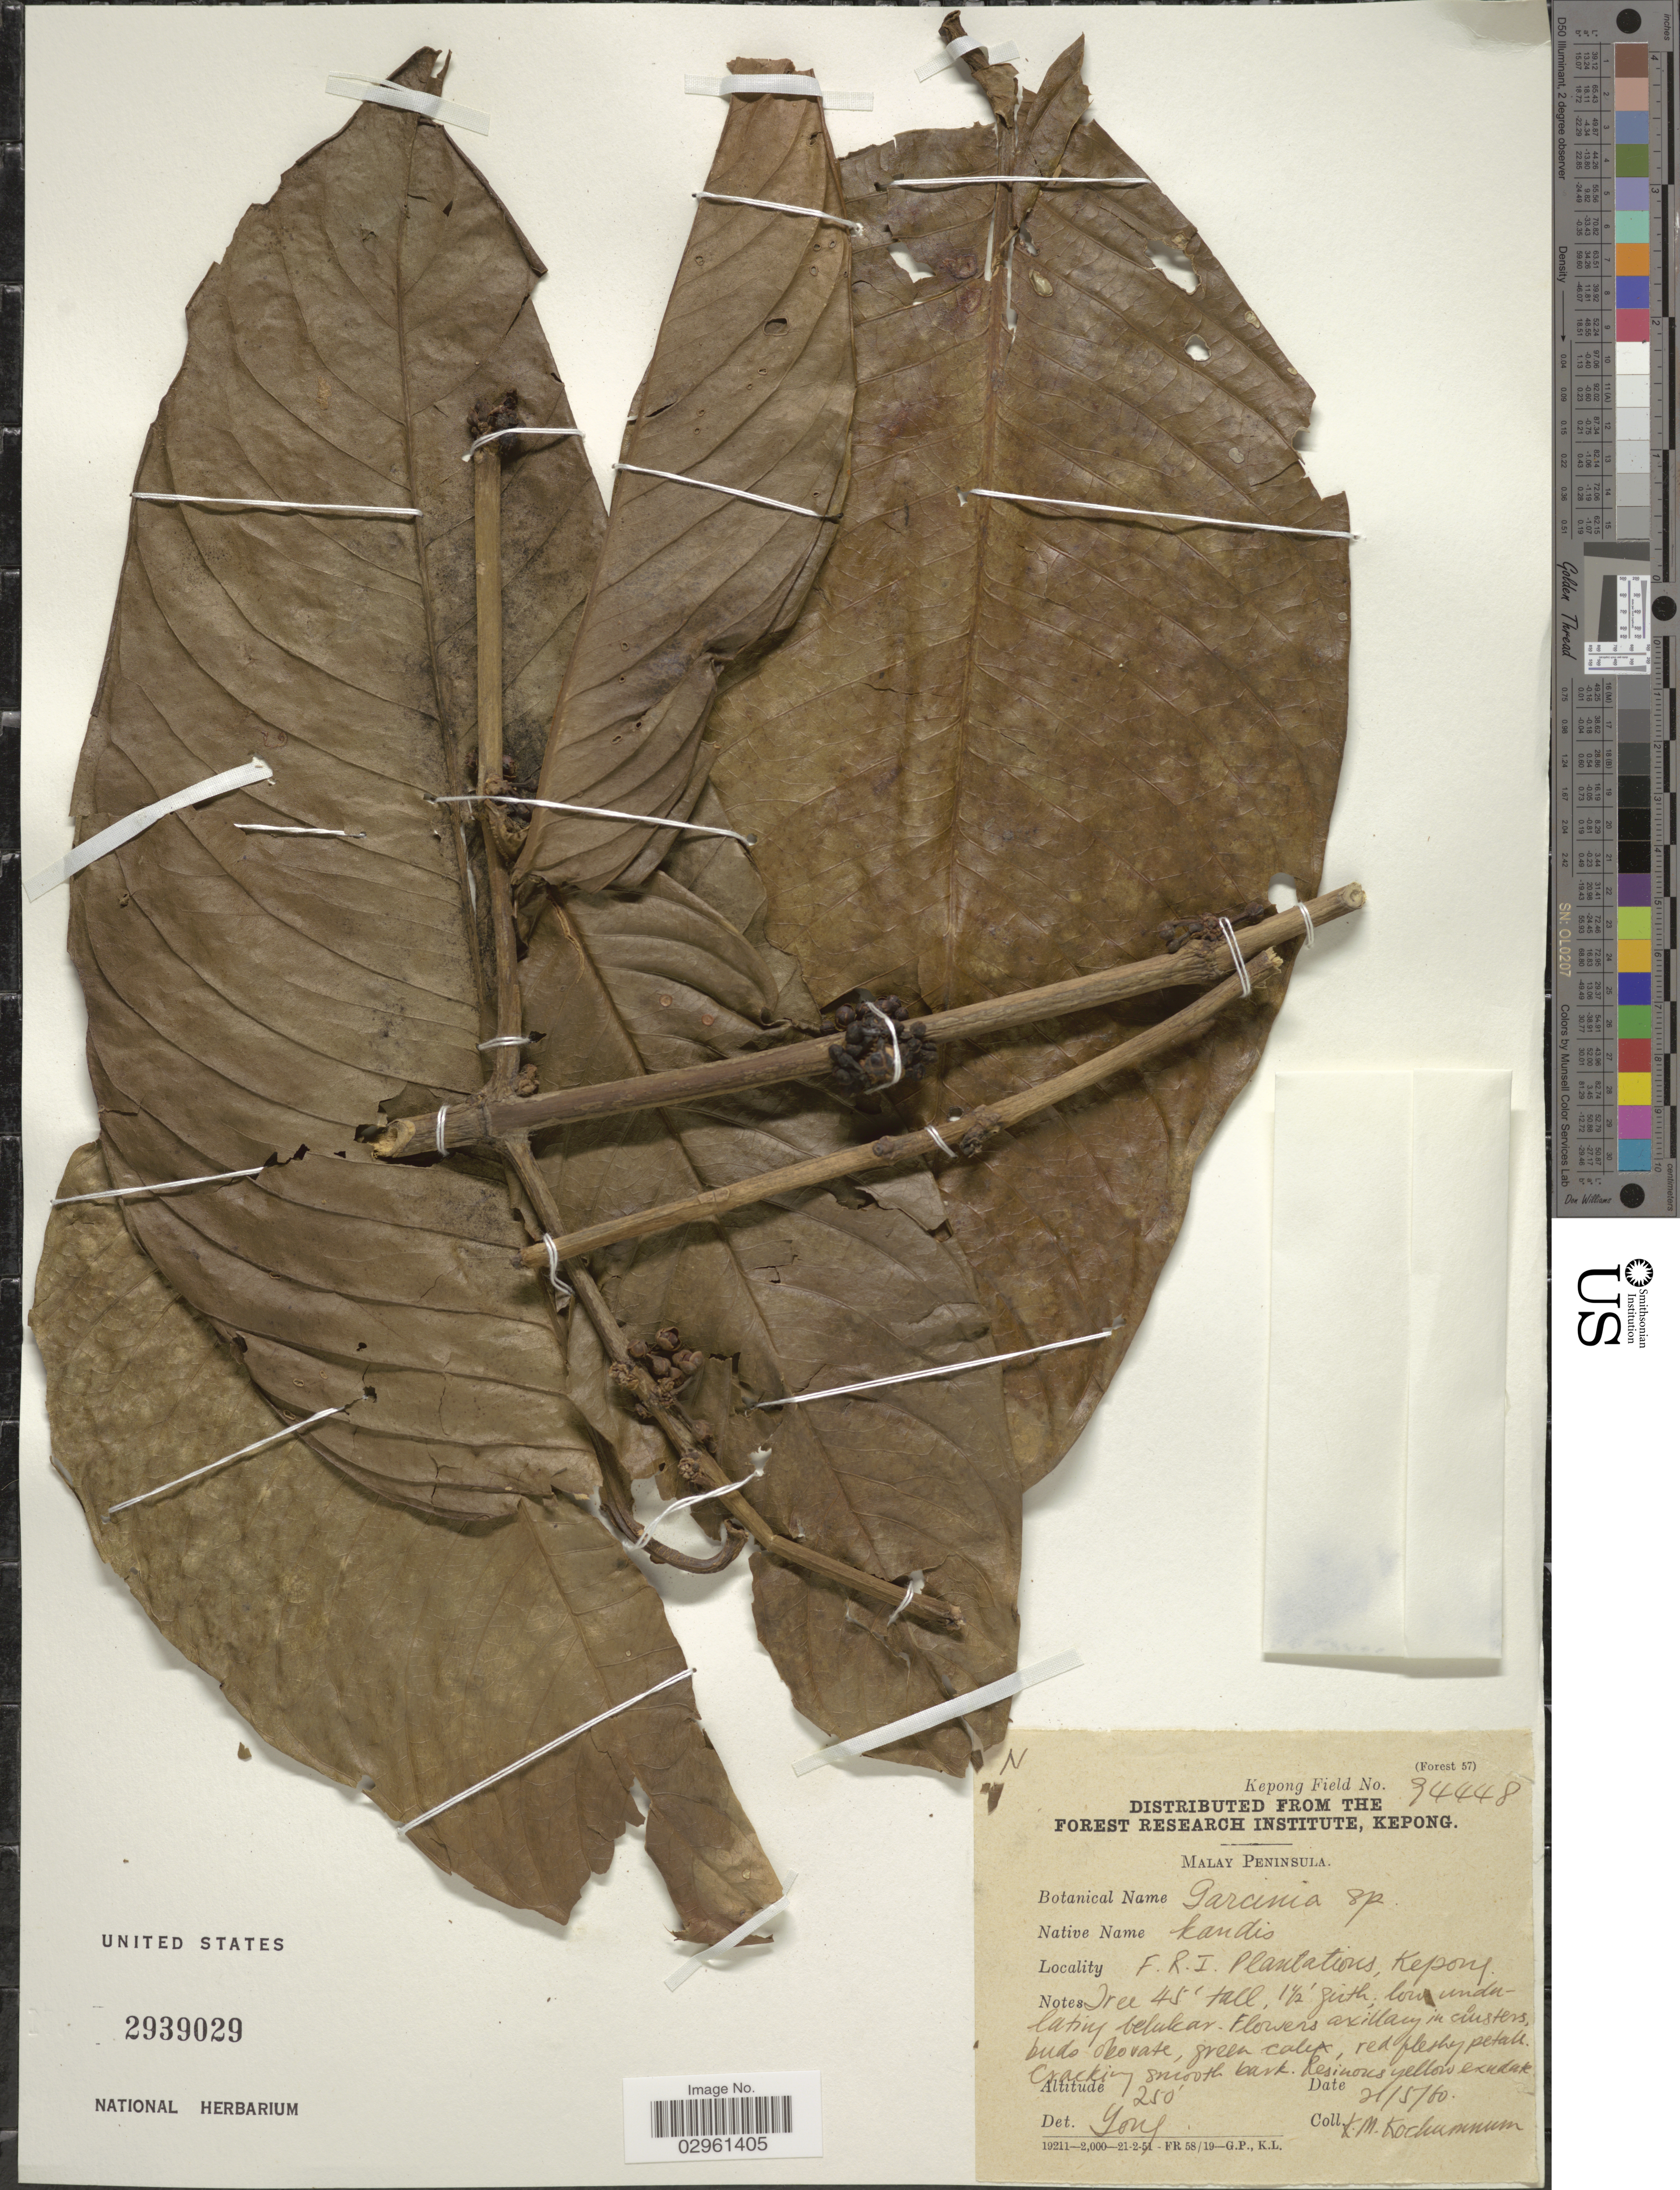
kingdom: Plantae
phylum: Tracheophyta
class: Magnoliopsida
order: Malpighiales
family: Clusiaceae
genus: Garcinia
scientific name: Garcinia sp.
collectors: K. Kochummen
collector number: Kepong Field 94448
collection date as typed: Transcribed d/m/y: 21/5/60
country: Malaysia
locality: F.R.I. Plantations, Kepong. Malay Peninsula.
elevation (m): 76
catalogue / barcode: US 2939029